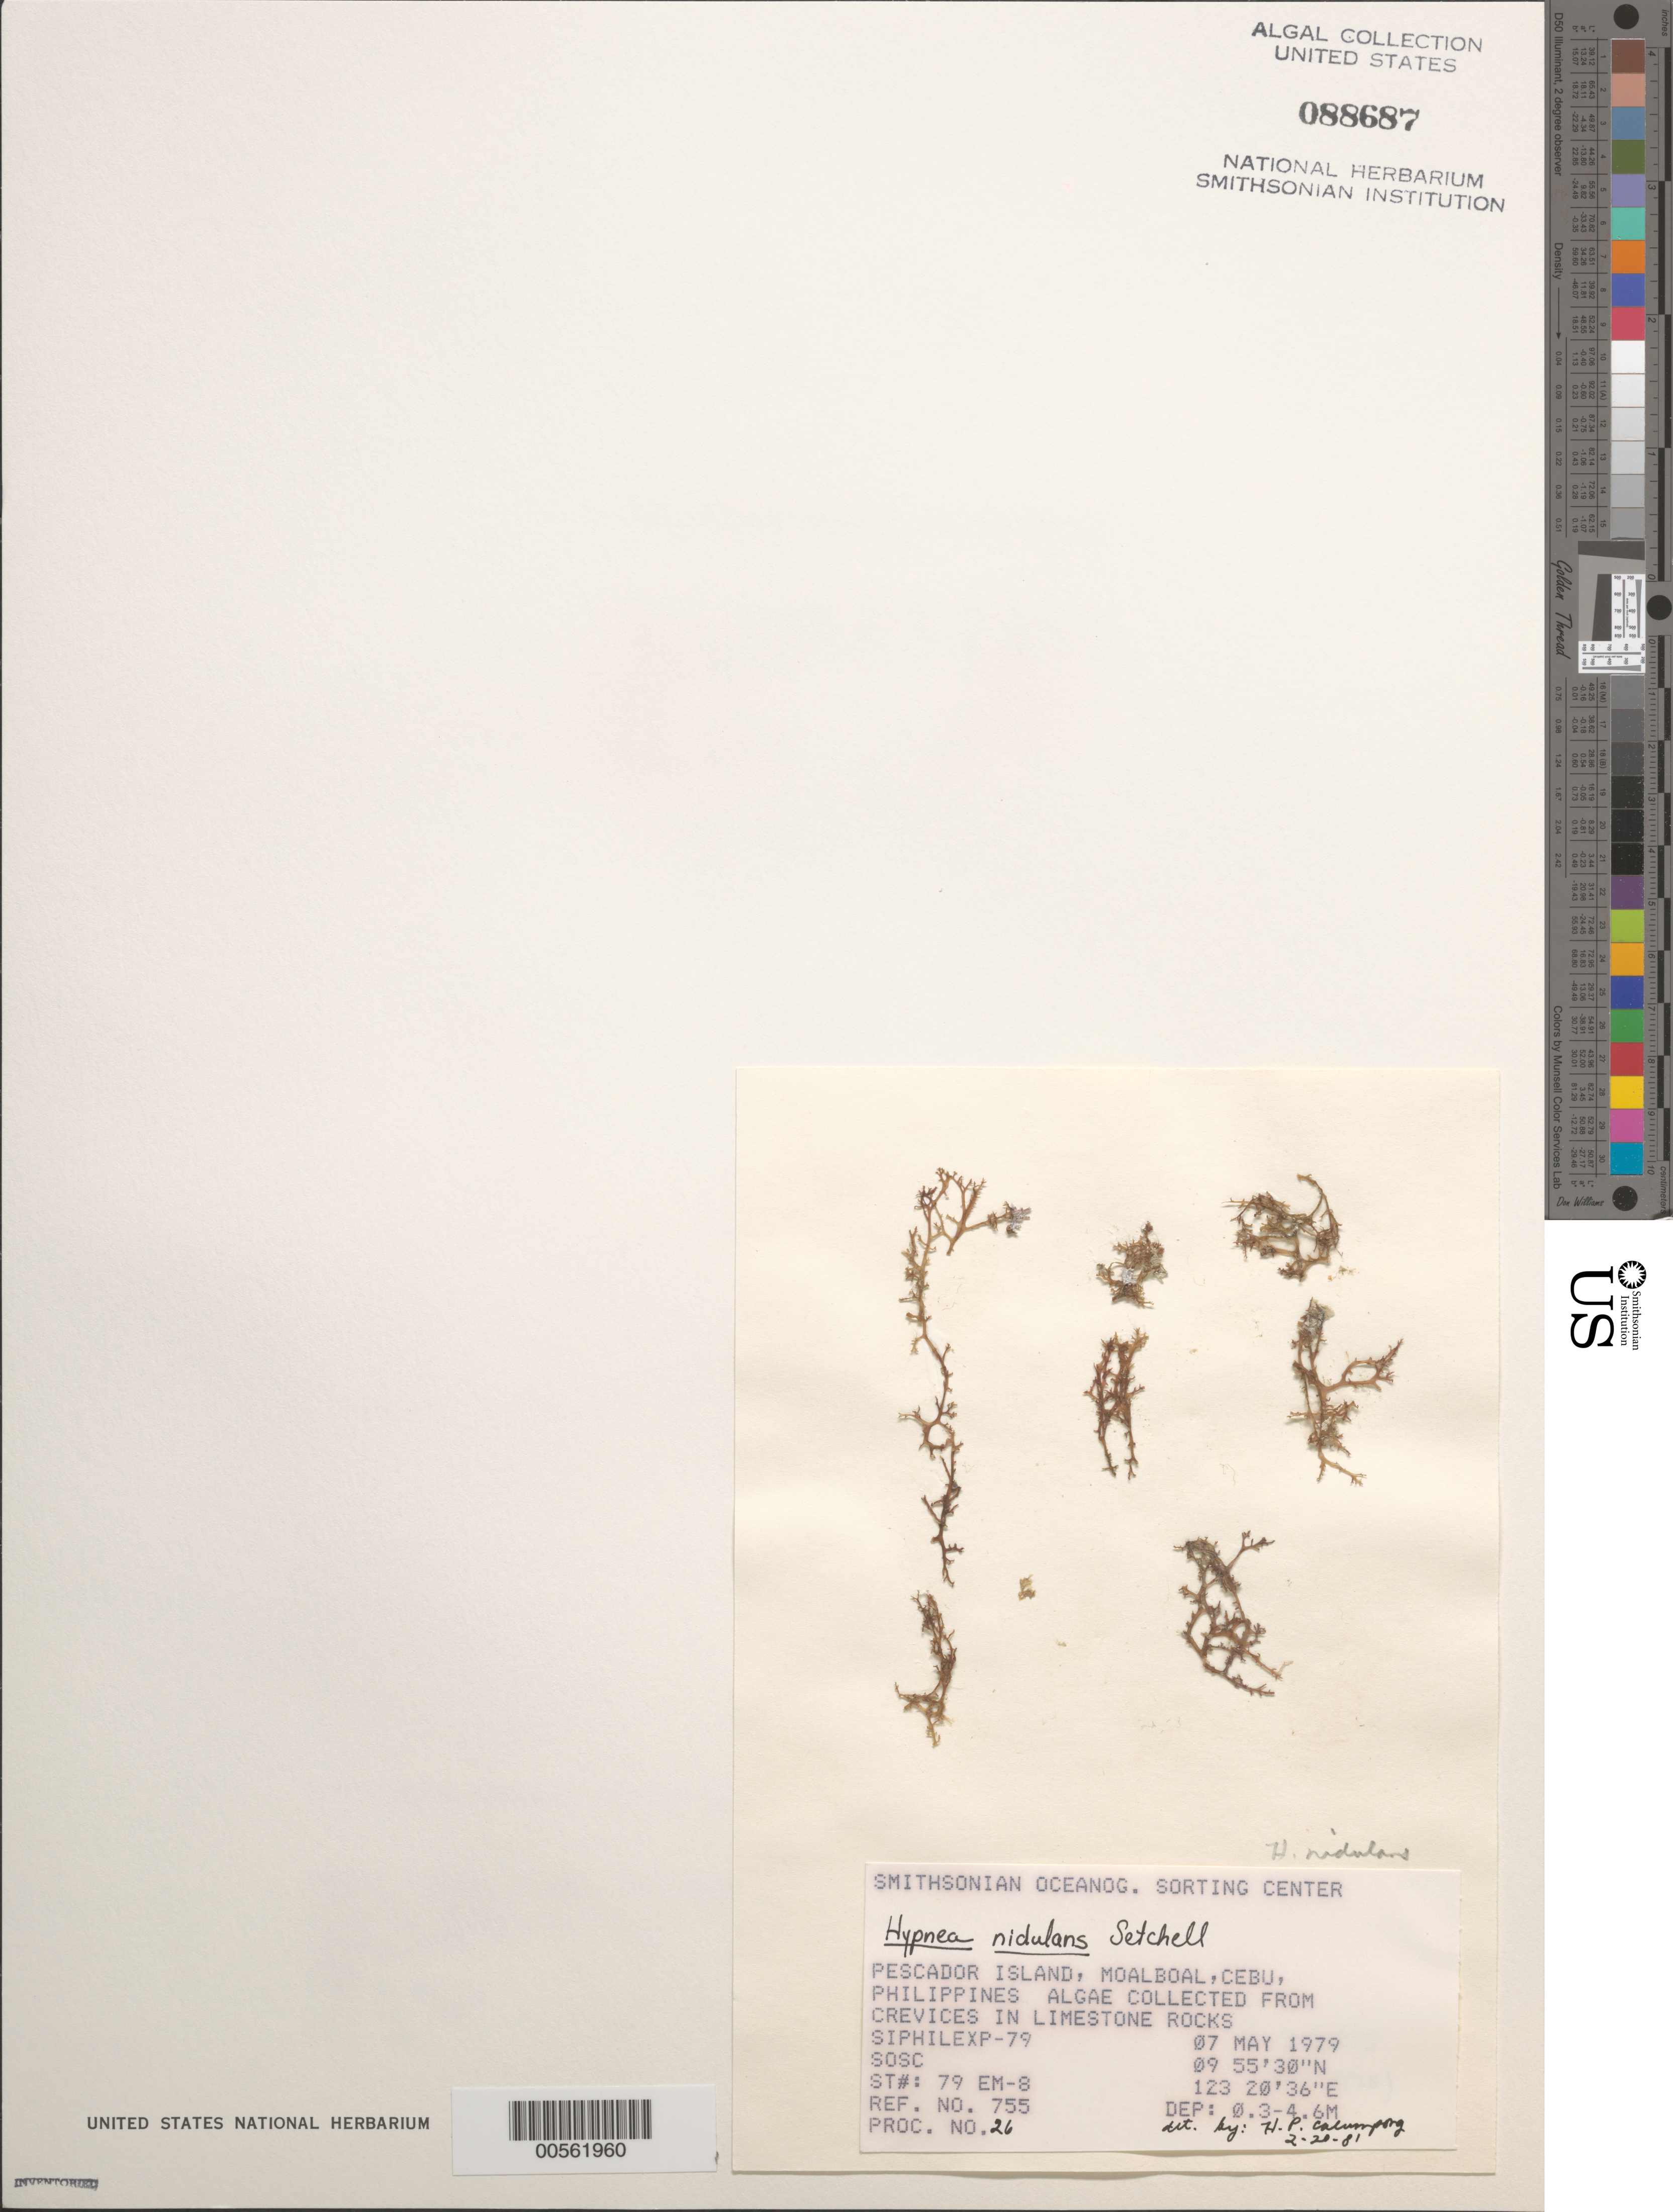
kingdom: Plantae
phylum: Rhodophyta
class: Florideophyceae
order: Gigartinales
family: Cystocloniaceae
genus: Hypnea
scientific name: Hypnea nidulans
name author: Setchell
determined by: Calumpong, H. P.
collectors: SOSC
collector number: Station 79 EM-8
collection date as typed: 07 May 1979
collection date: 1979-05-07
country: Philippines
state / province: Central Visayas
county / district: Cebu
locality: Pescador island, moalboal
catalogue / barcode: US 88687